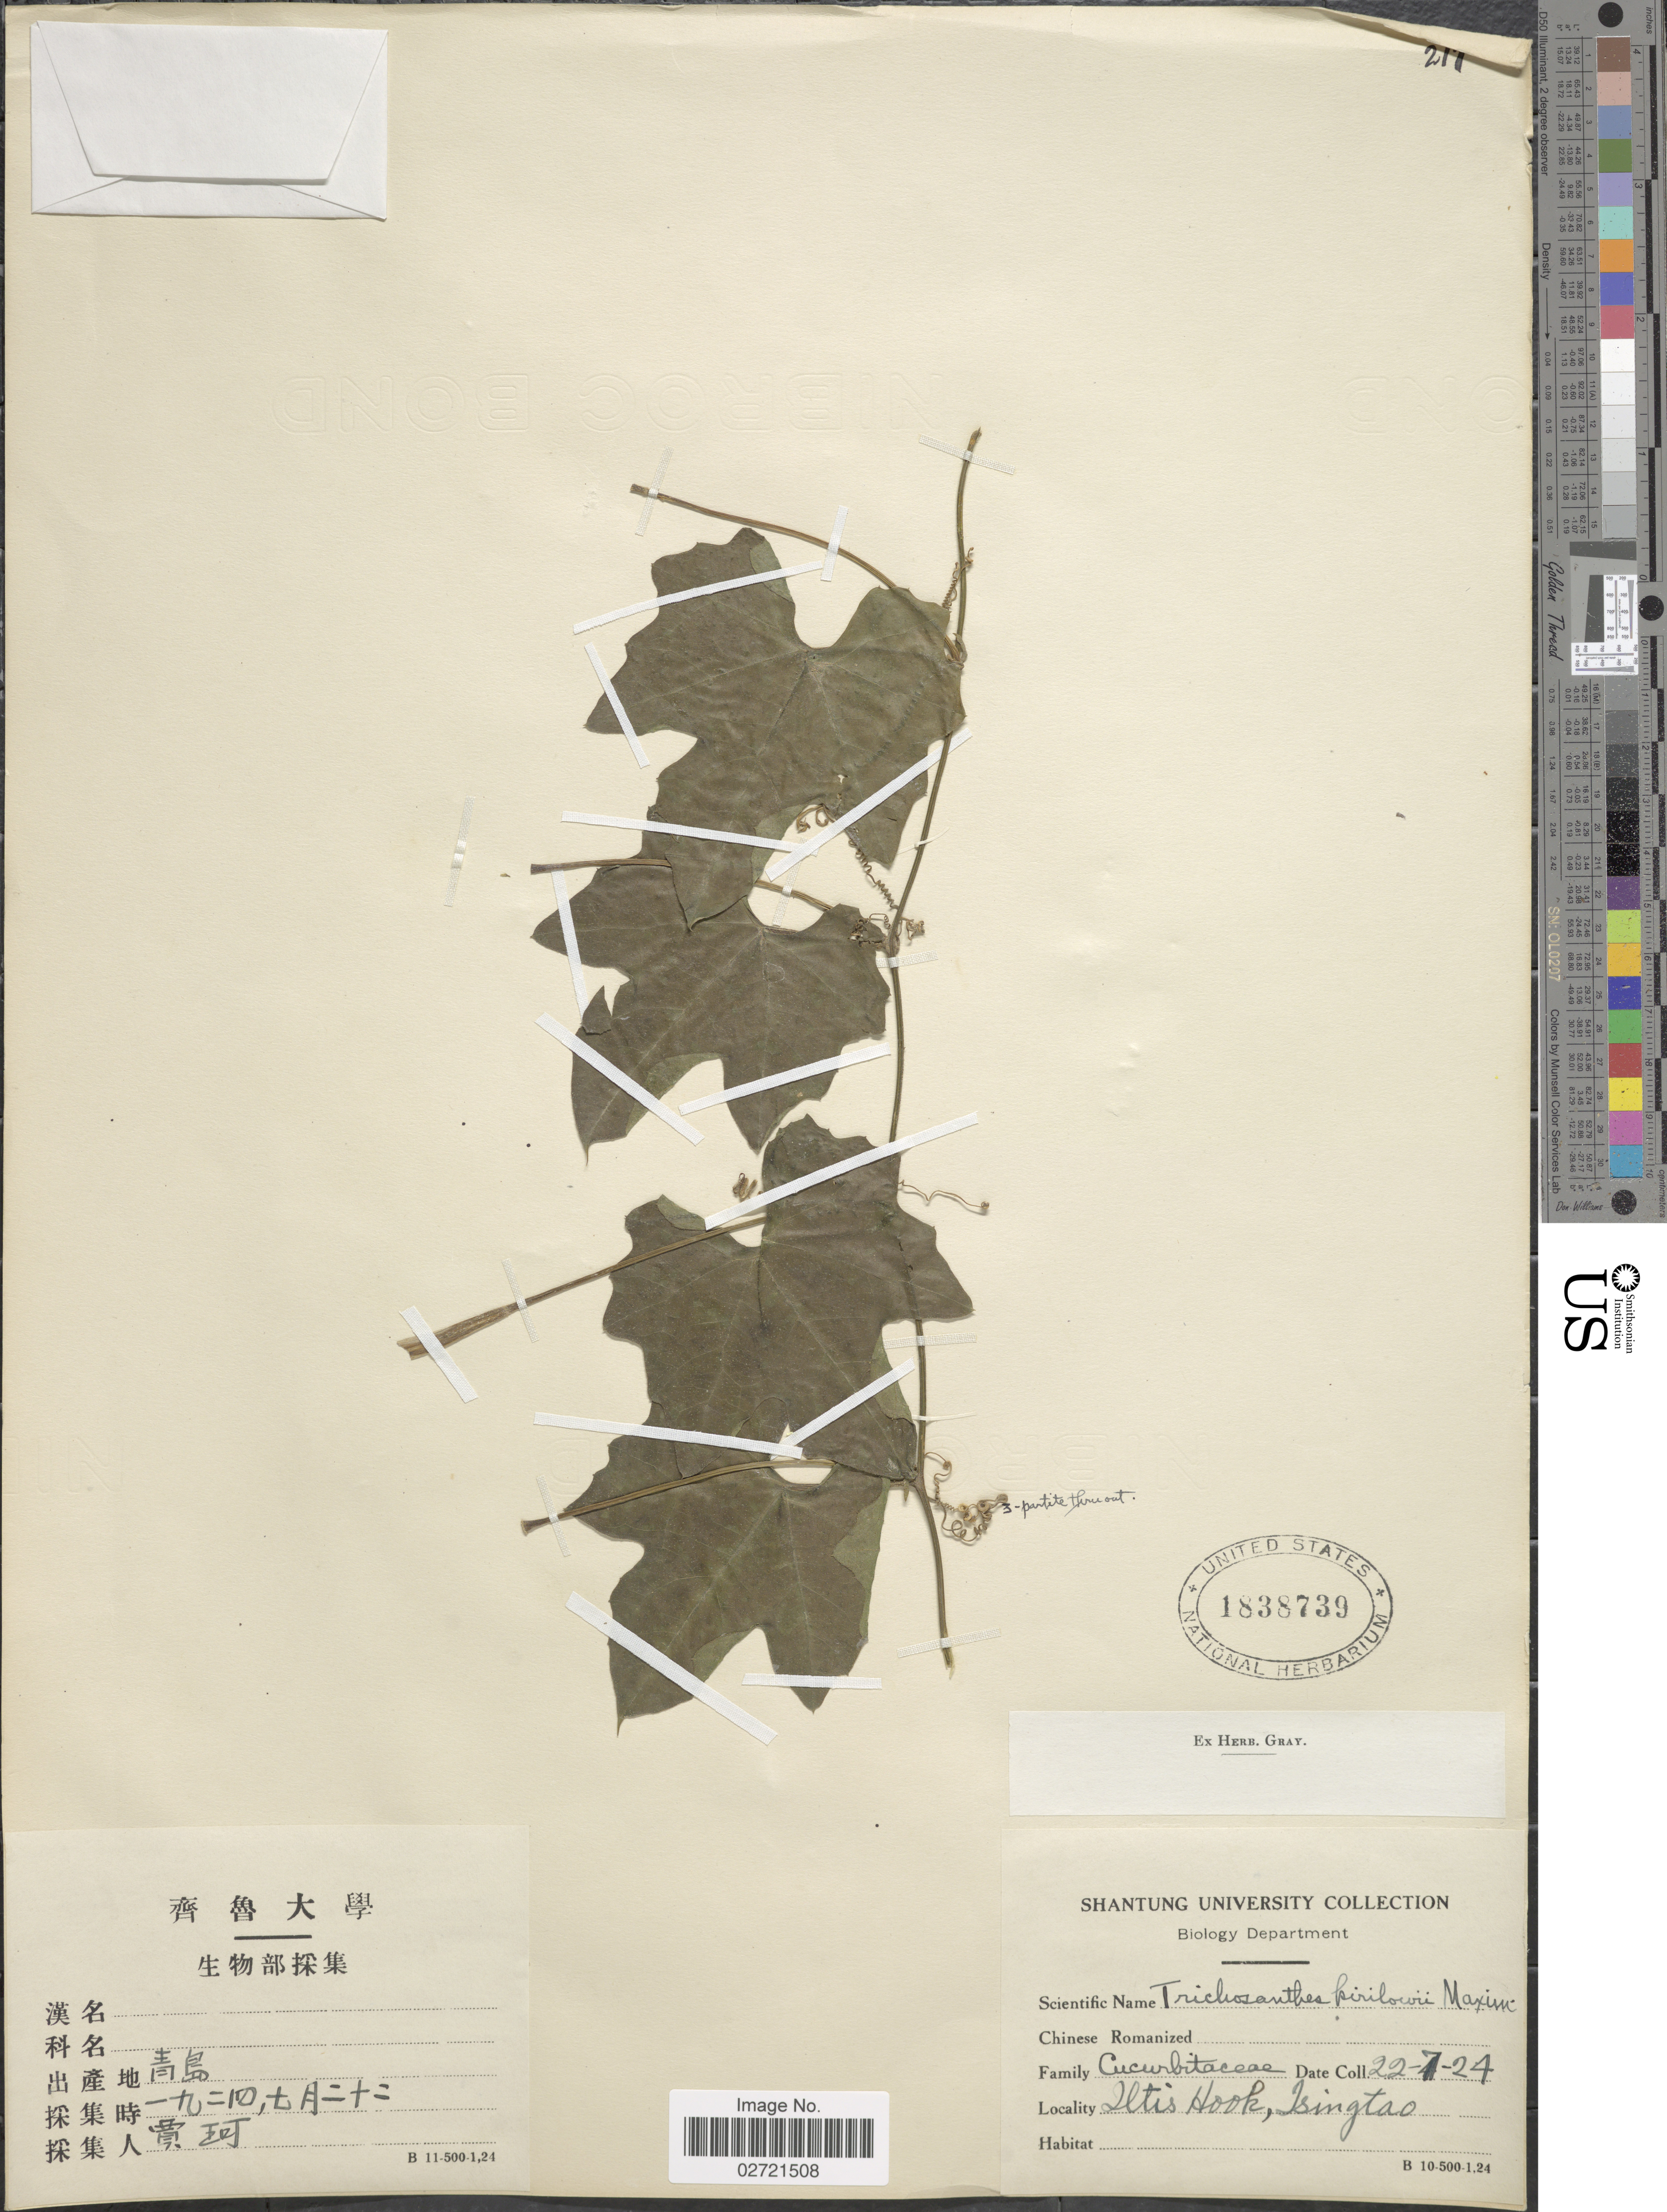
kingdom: Plantae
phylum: Tracheophyta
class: Magnoliopsida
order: Cucurbitales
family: Cucurbitaceae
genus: Trichosanthes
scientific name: Trichosanthes kirilowii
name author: Maxim.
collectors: ex herb. Gray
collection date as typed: Transcribed d/m/y: 22/7/24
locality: Iltis Hook, Isingtas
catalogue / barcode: US 1838739